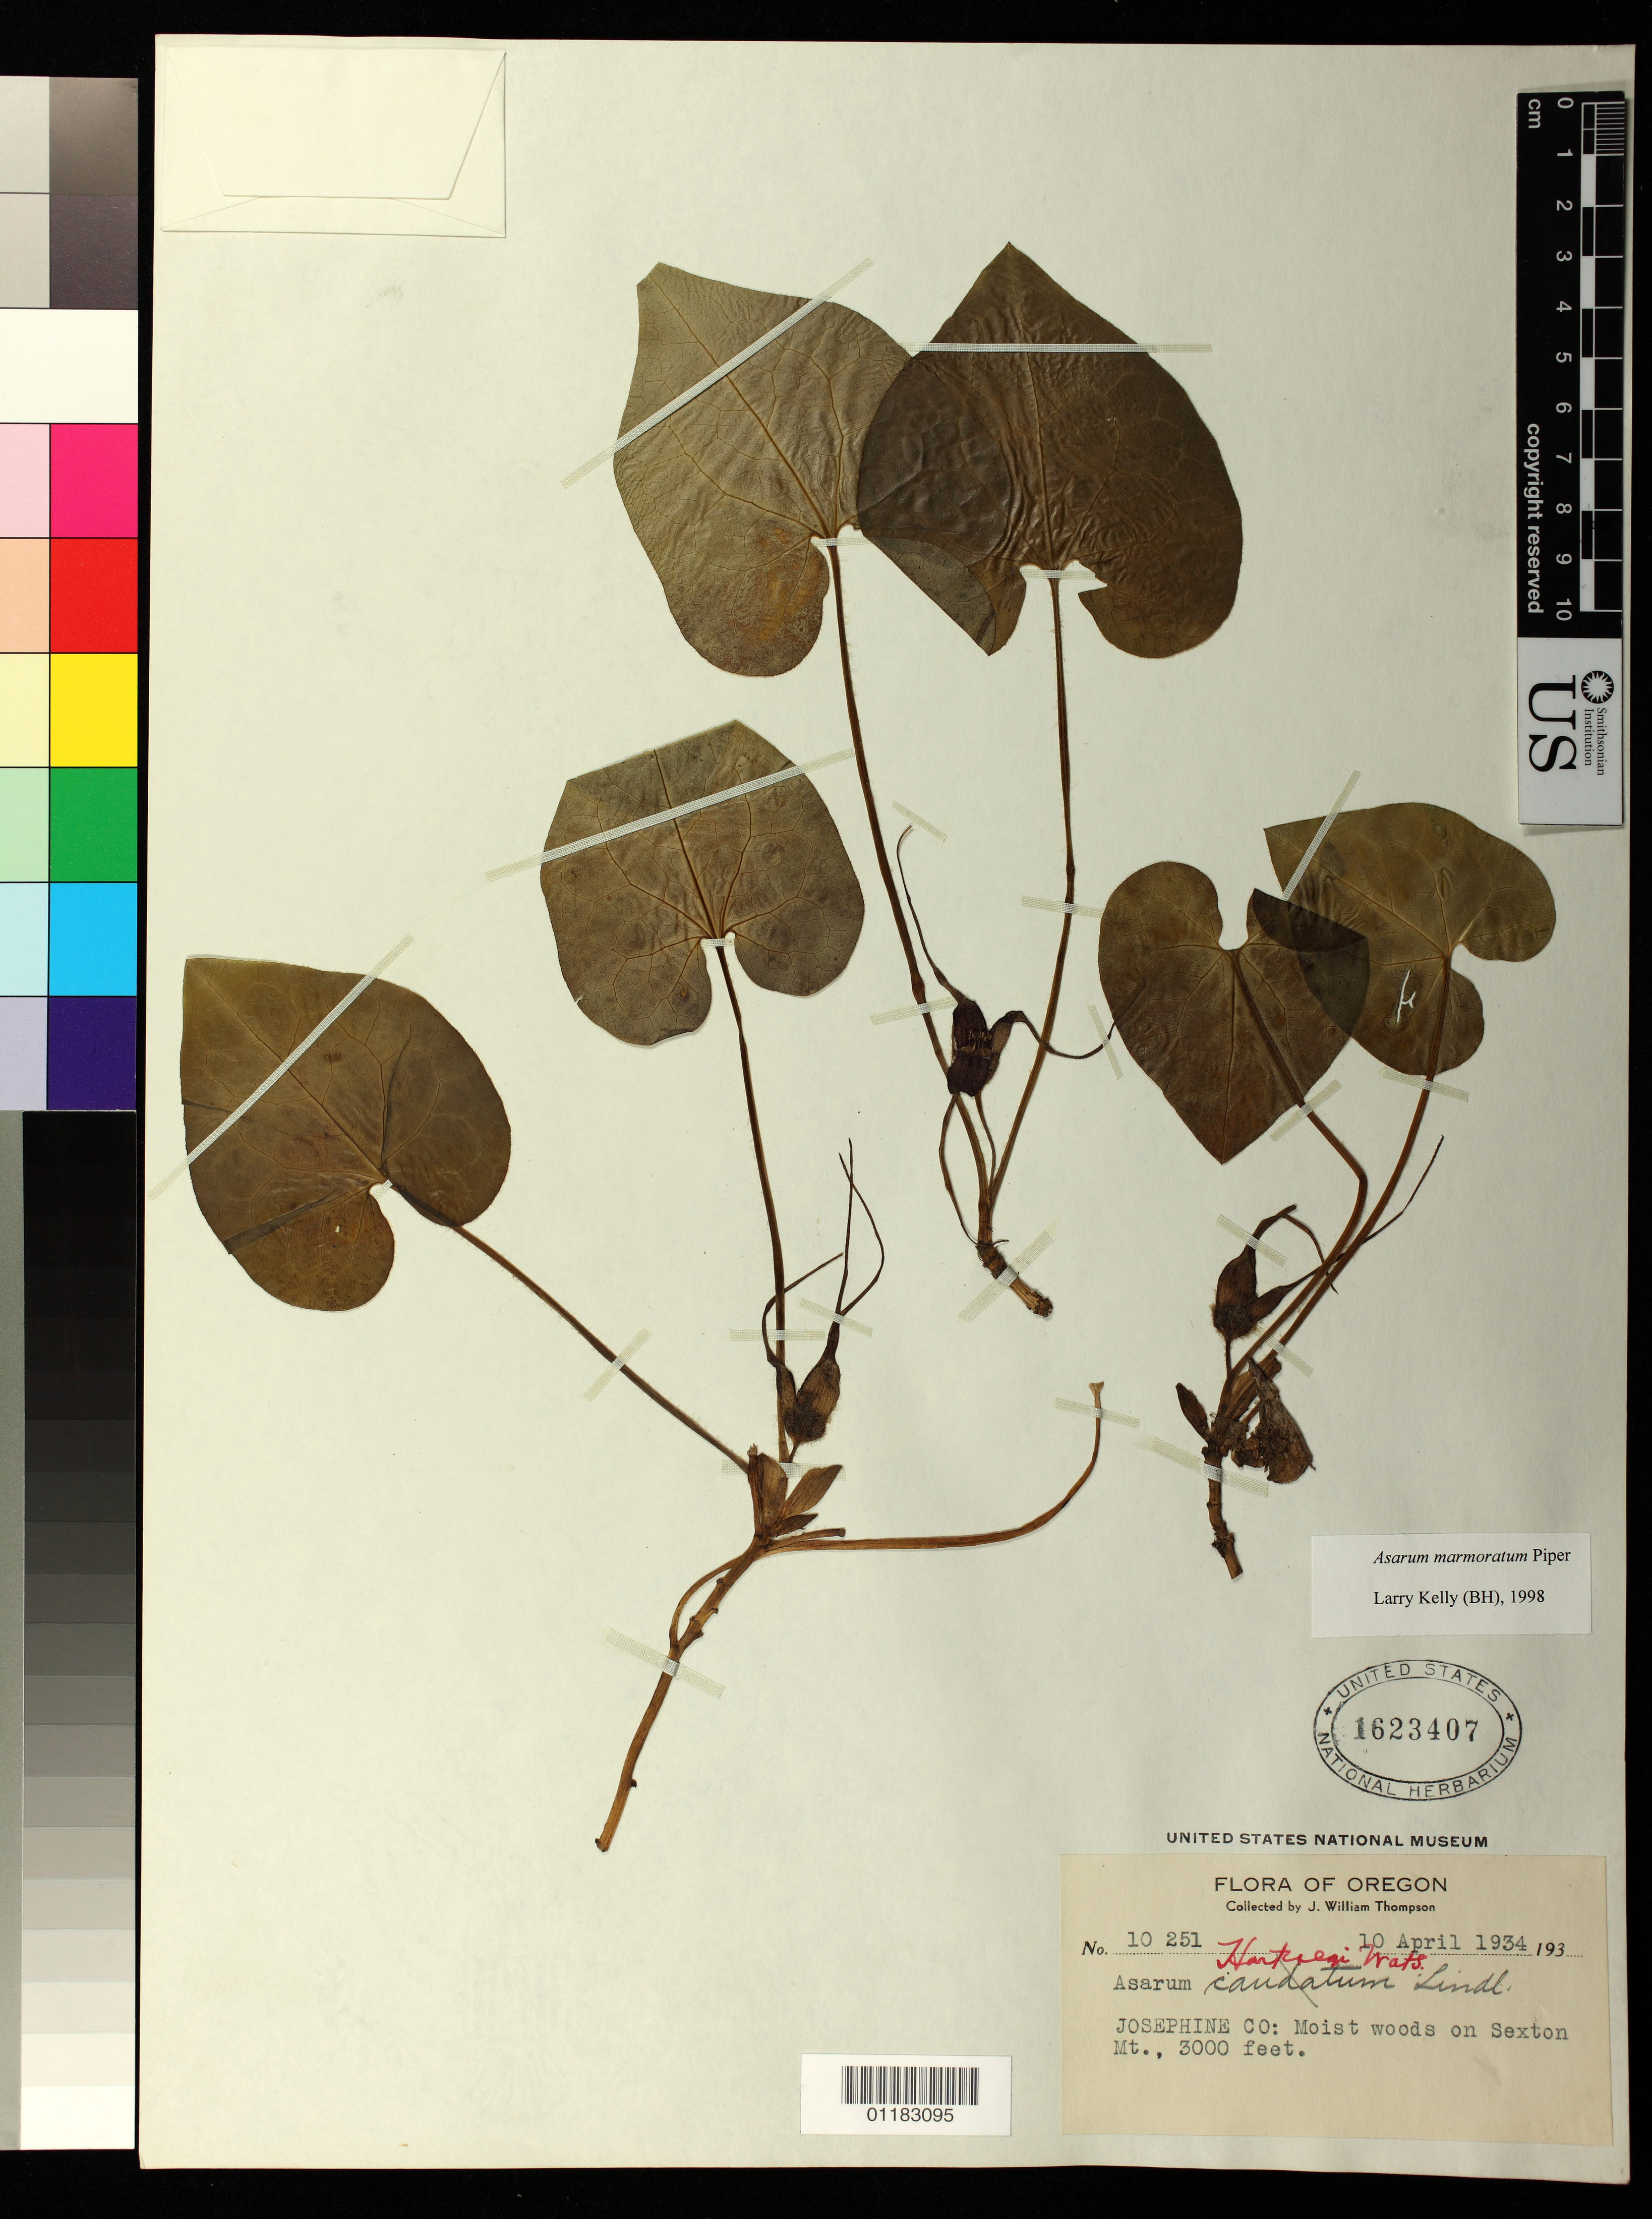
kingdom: Plantae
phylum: Tracheophyta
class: Magnoliopsida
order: Piperales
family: Aristolochiaceae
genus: Asarum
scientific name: Asarum marmoratum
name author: Piper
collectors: J. W. Thompson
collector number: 10251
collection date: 1934-04-10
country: United States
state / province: Oregon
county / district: Josephine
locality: Josephine County: Moist woods on Sexton Mountain.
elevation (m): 914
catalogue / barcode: US 1623407